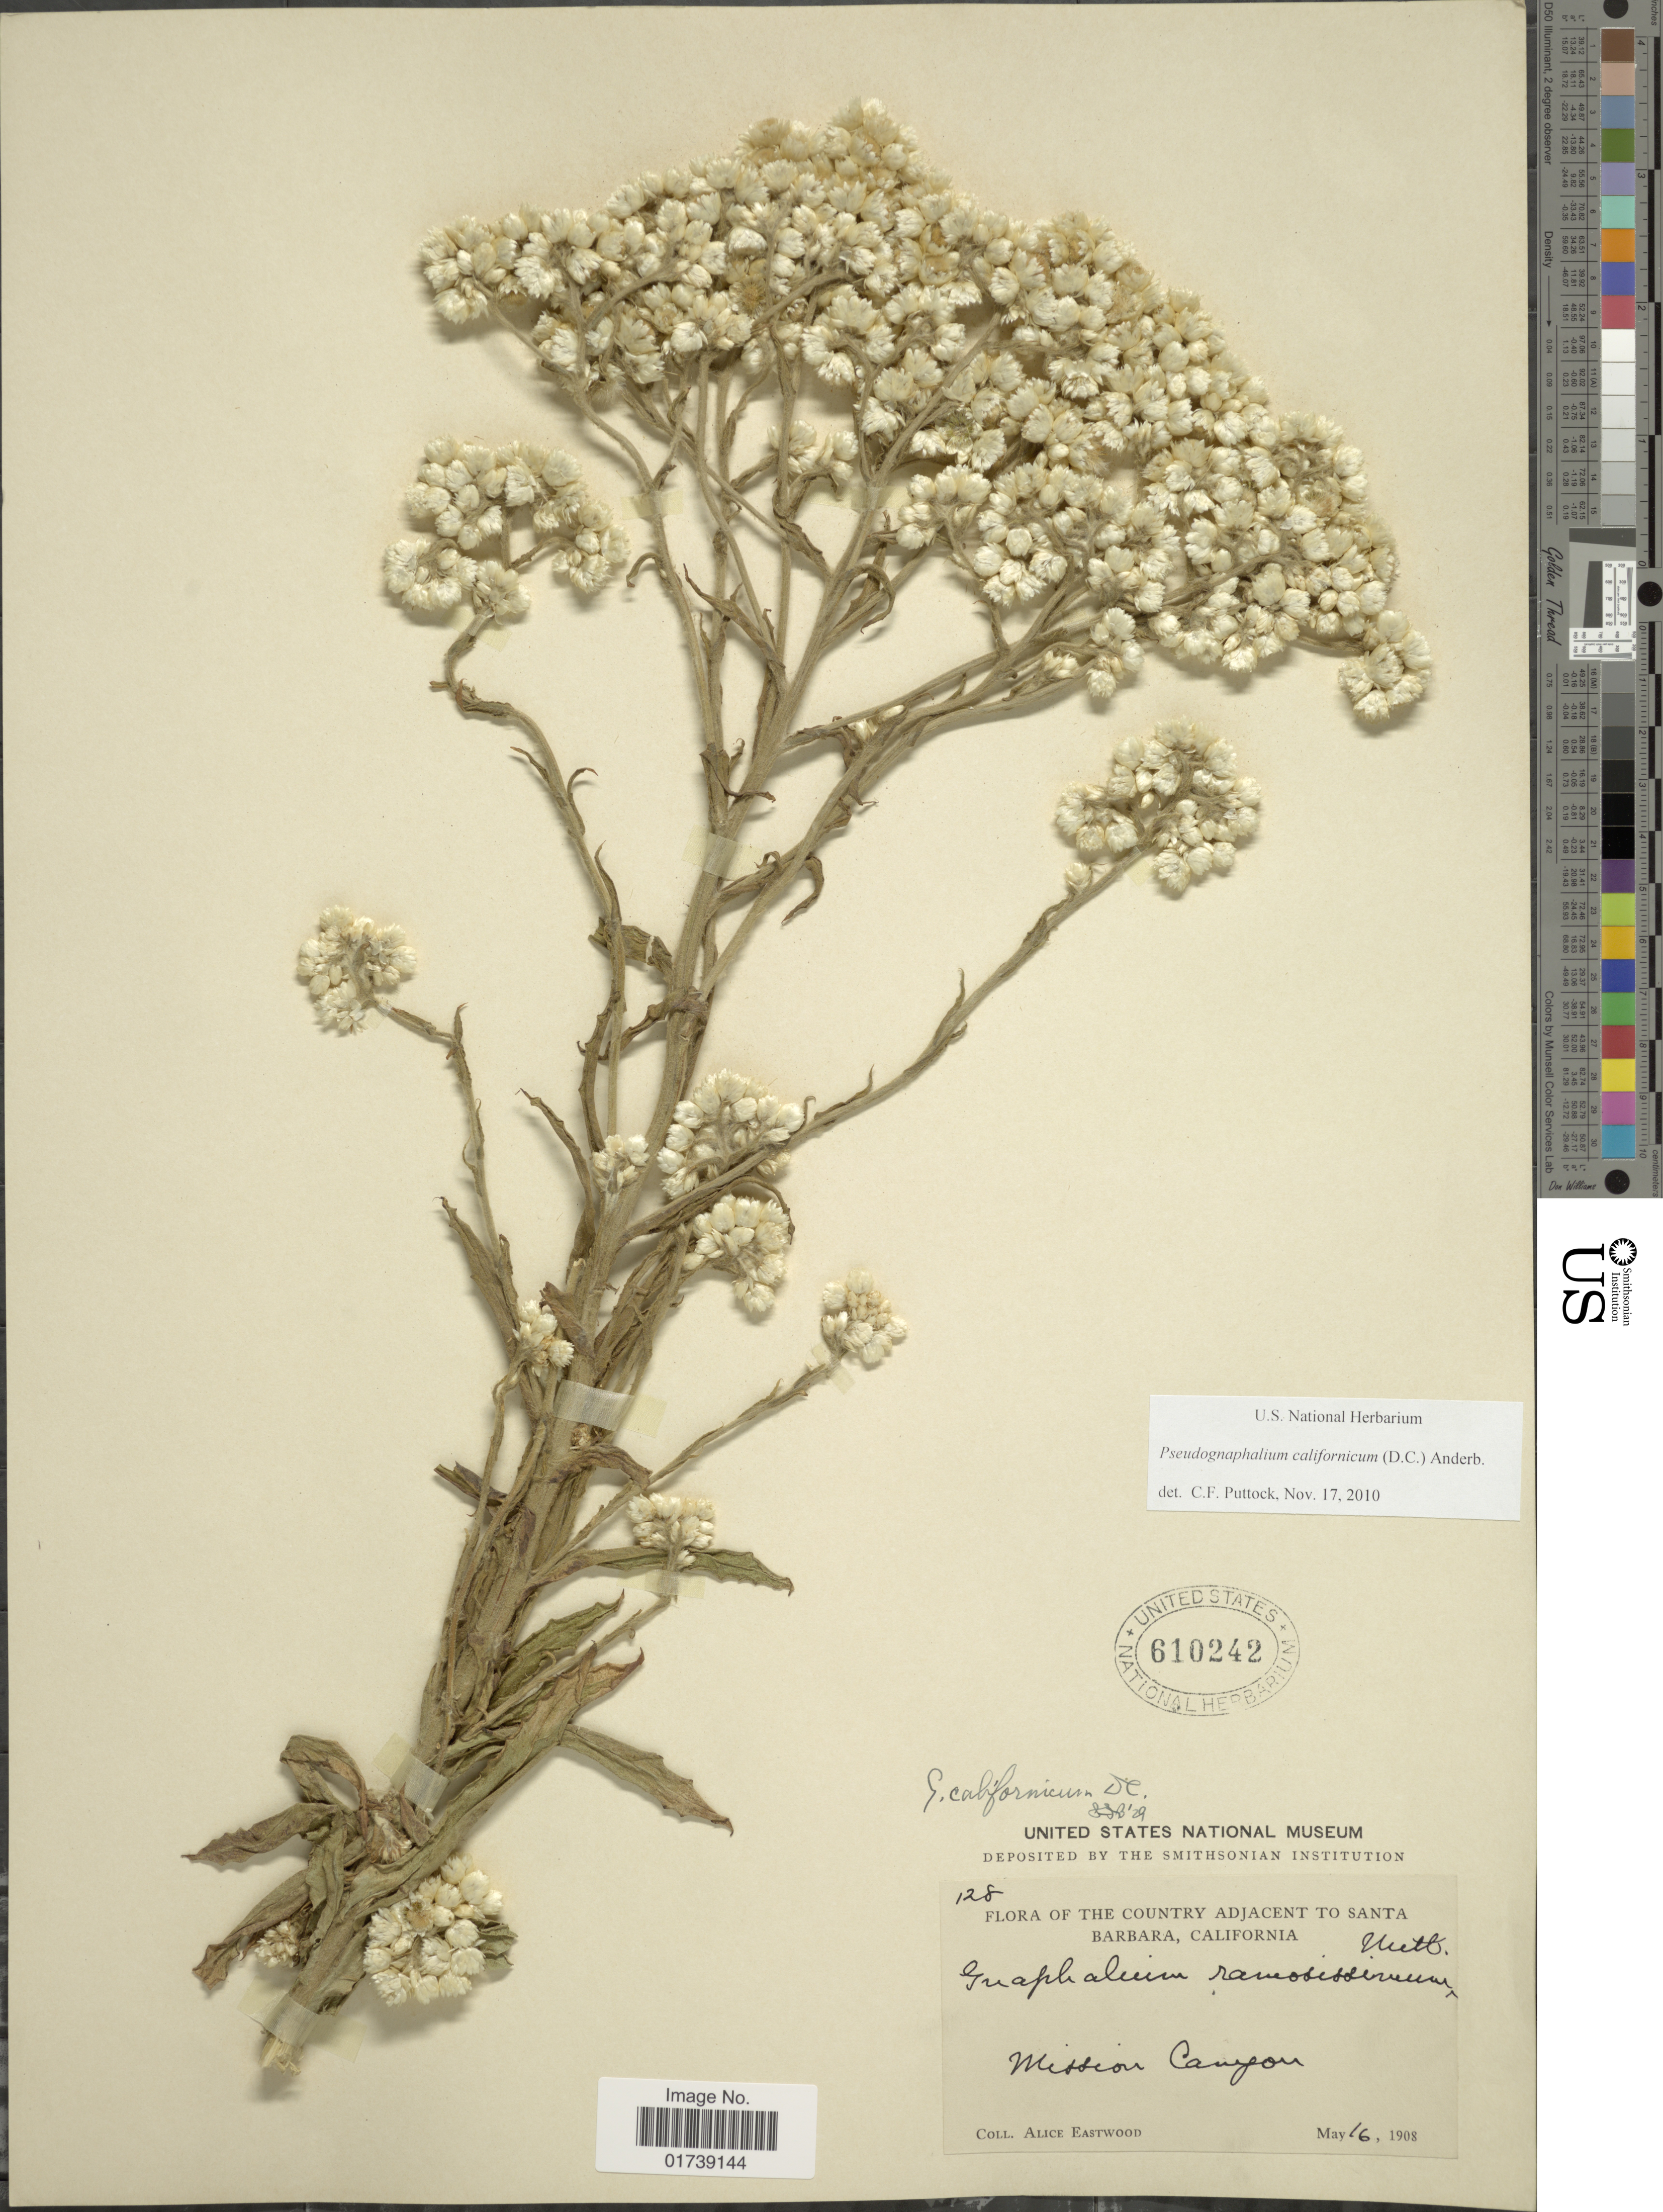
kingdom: Plantae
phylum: Tracheophyta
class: Magnoliopsida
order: Asterales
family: Asteraceae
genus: Pseudognaphalium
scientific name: Pseudognaphalium californicum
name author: (DC.) Anderb.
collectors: A. Eastwood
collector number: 128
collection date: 1908-05-16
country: United States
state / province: California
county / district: Santa Barbara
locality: The Country Adjacent to Santa Barbara, Mission Canyon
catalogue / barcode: US 610242